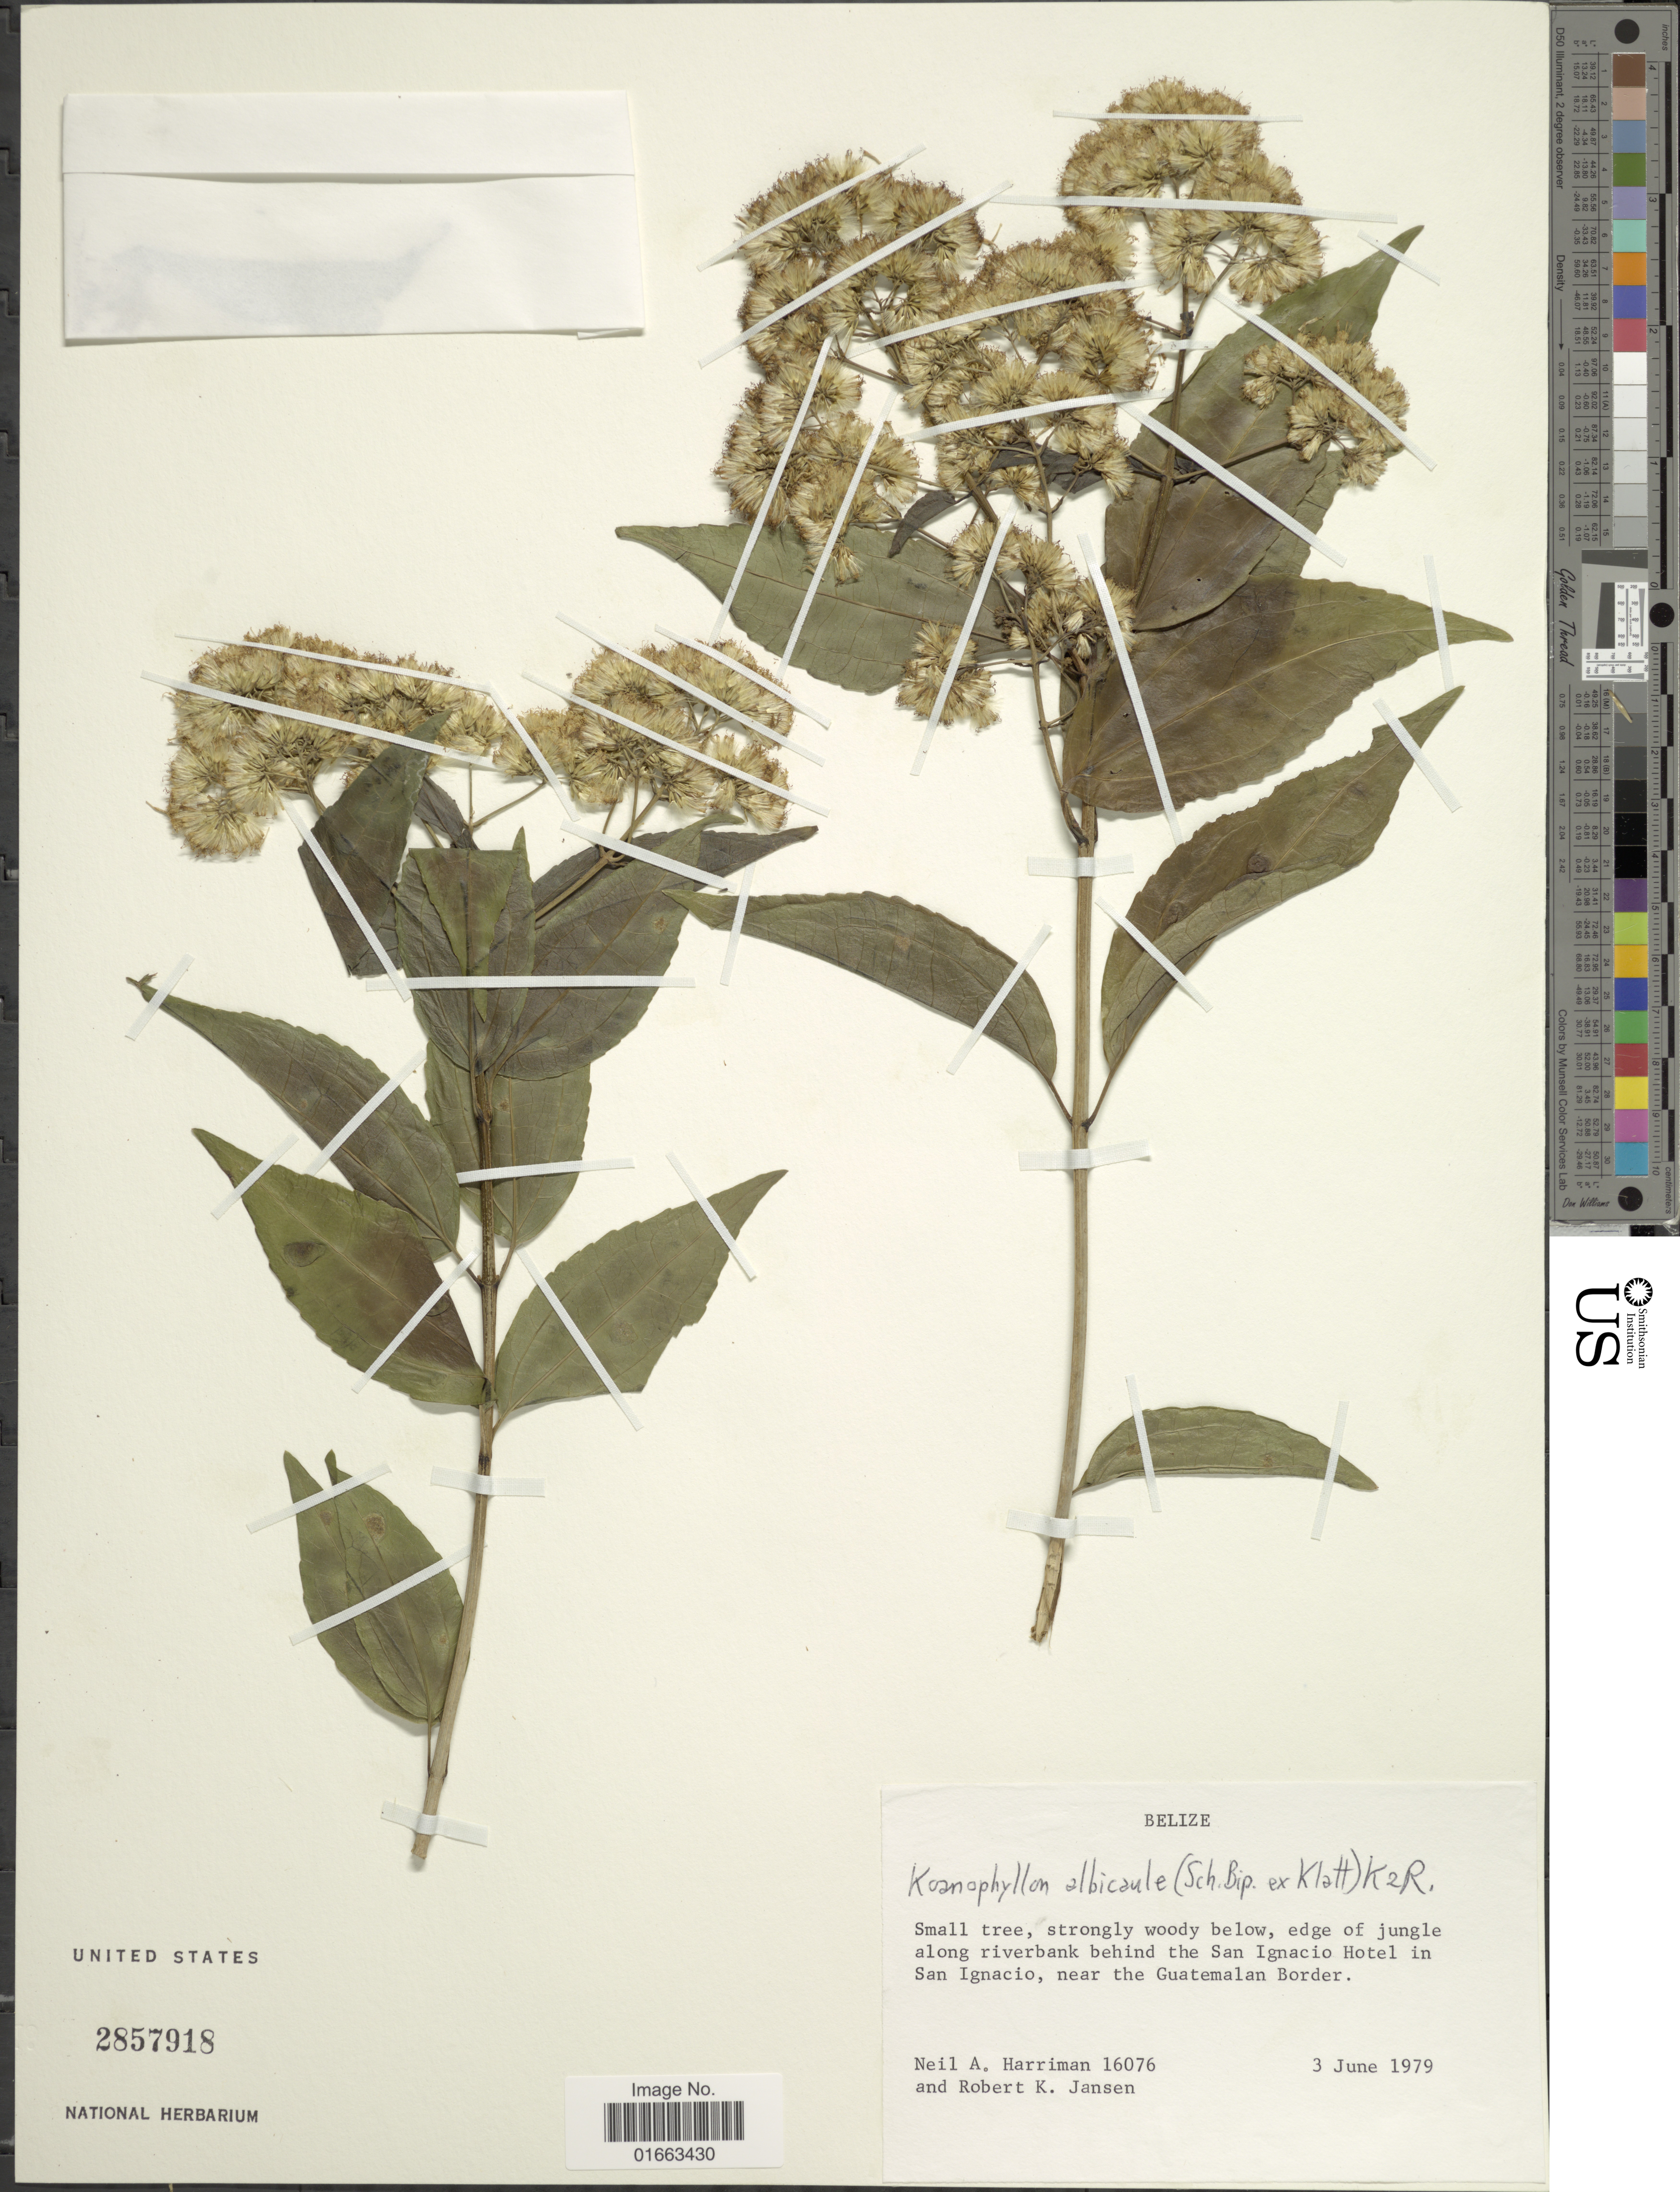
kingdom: Plantae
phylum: Tracheophyta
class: Magnoliopsida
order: Asterales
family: Asteraceae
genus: Koanophyllon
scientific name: Koanophyllon albicaule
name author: (Sch. Bip. ex Klatt) R.M. King & H. Rob.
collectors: N. A. Harriman & R. K. Jansen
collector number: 16076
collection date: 1979-06-03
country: Belize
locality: Edge of jungle along riverbank behind the San Ignacio Hotel in San Ignacio, near the Guatemalan River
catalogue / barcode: US 2857918